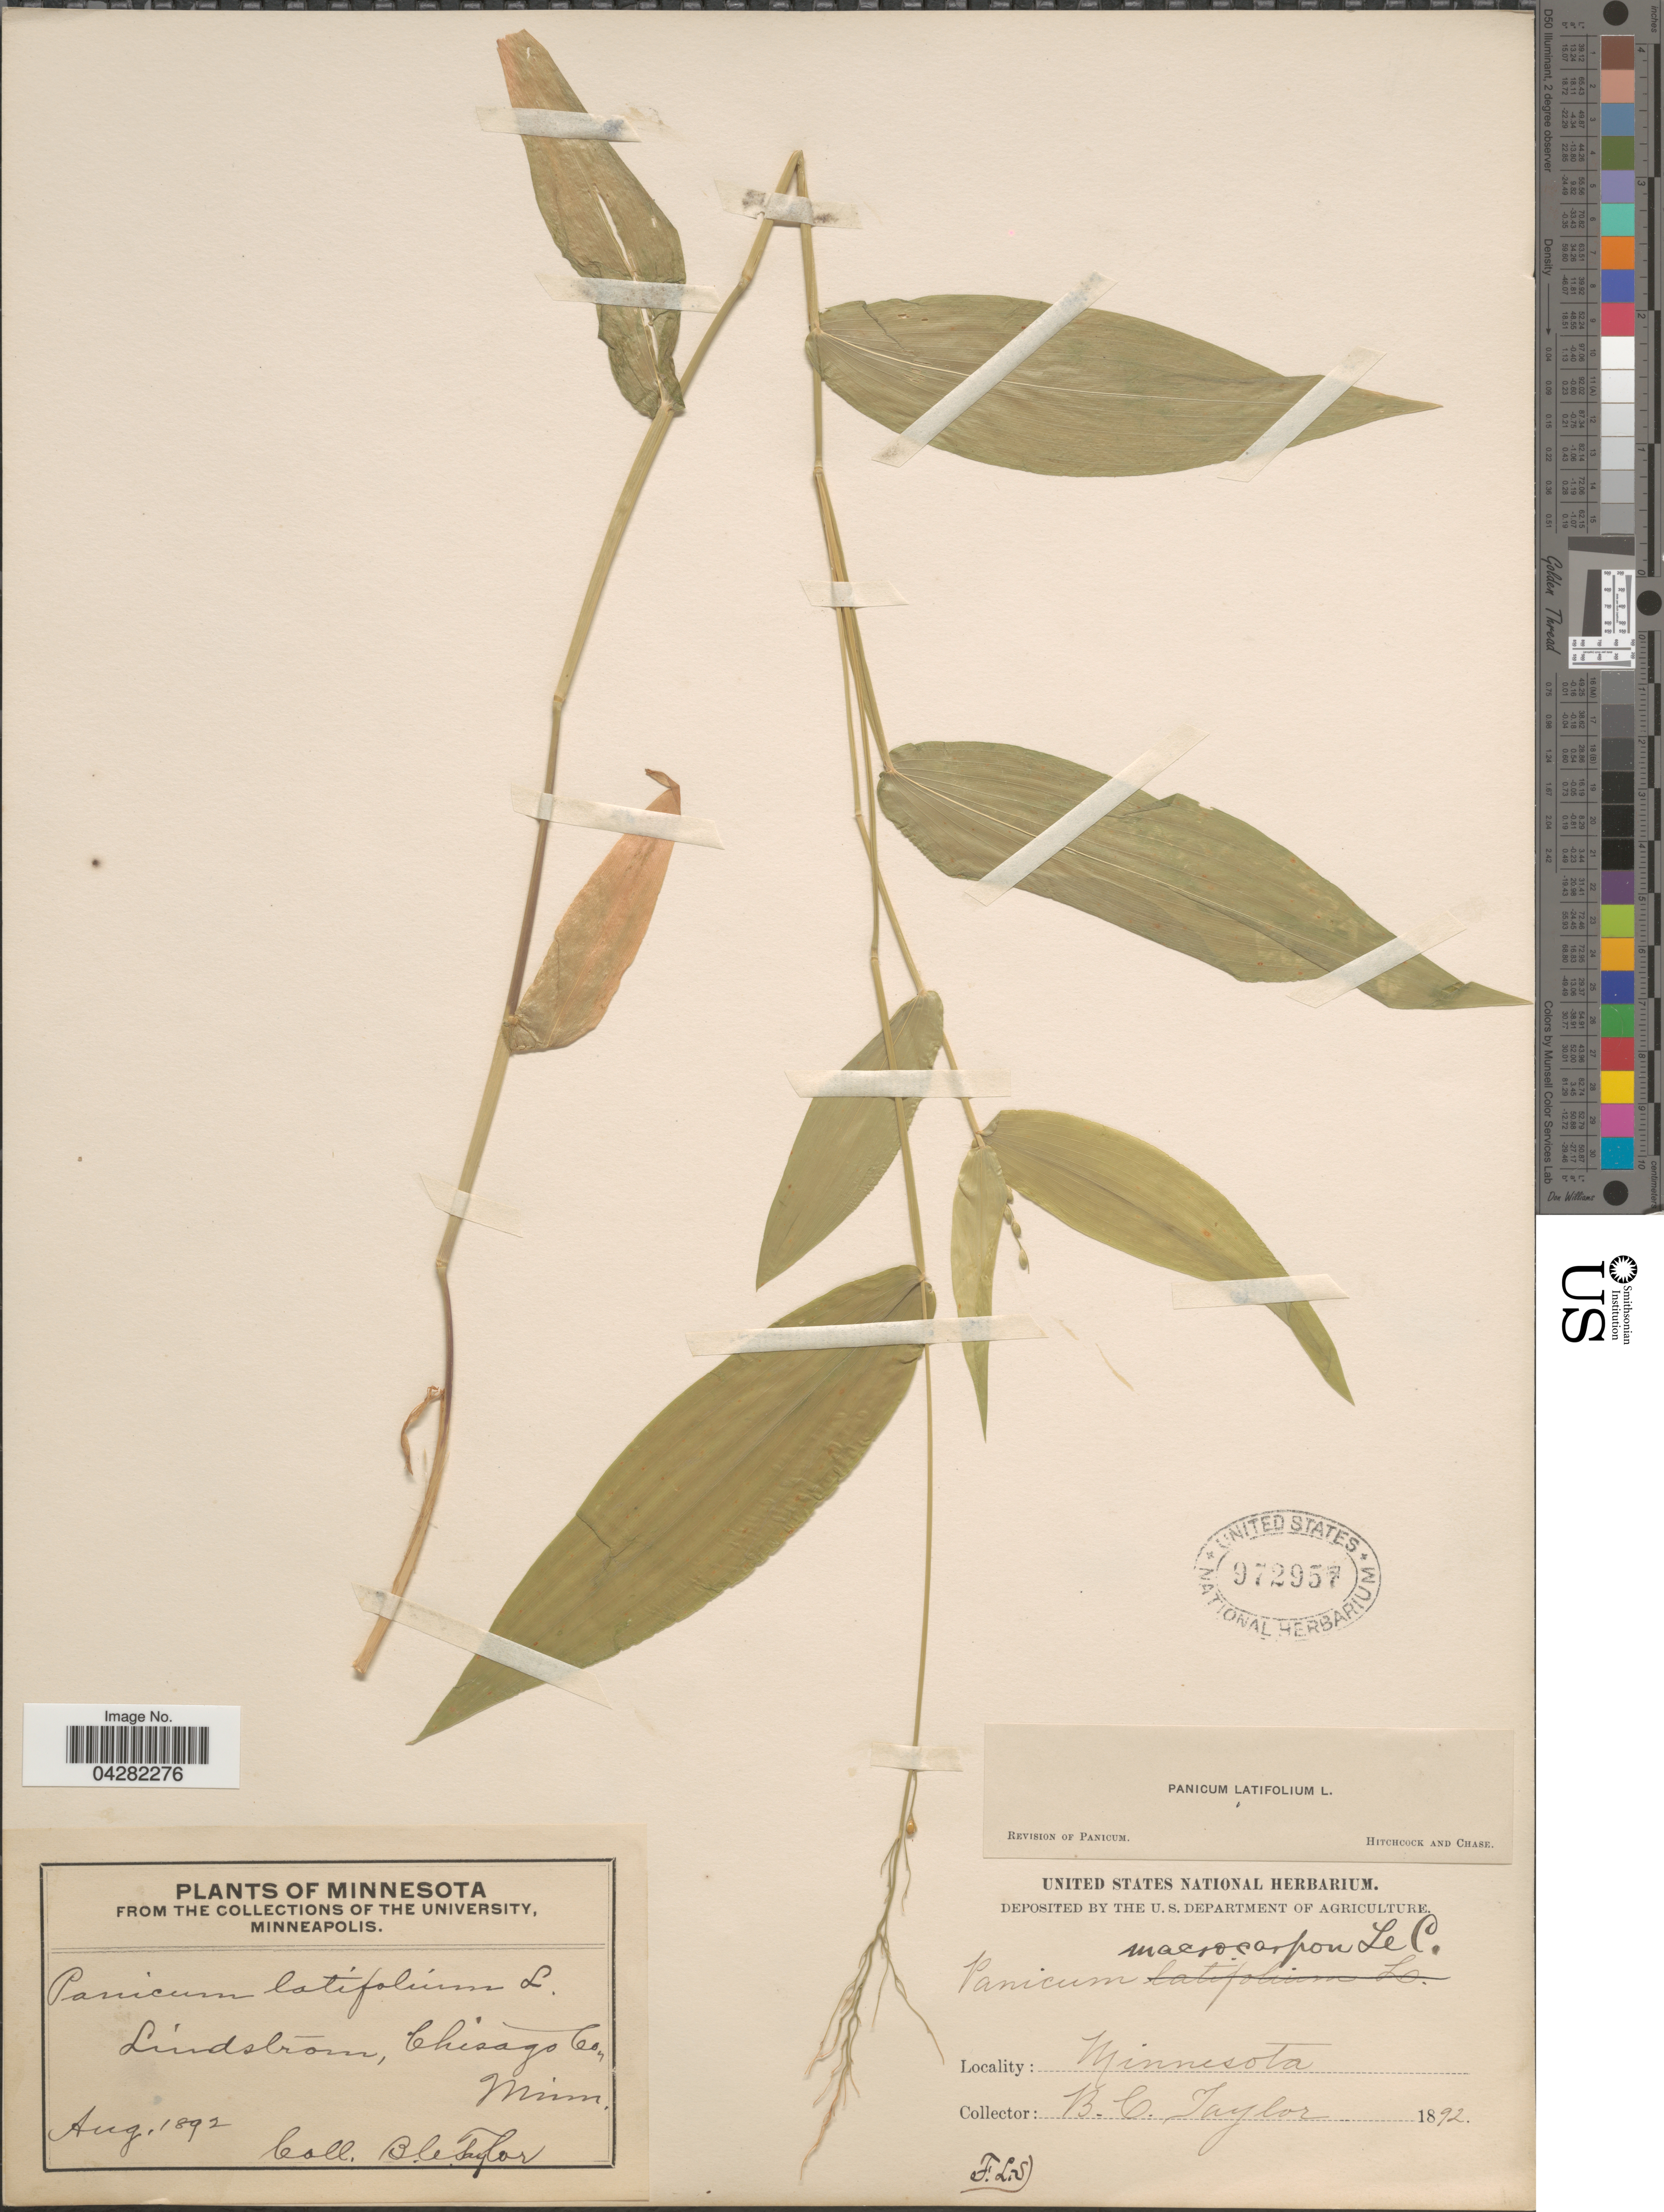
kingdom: Plantae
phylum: Tracheophyta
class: Liliopsida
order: Poales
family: Poaceae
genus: Dichanthelium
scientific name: Dichanthelium laxiflorum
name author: (Lam.) Gould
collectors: B. C. Taylor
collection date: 1892-08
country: United States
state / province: Minnesota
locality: Lindstrom, Chisago Co.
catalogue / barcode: US 972957